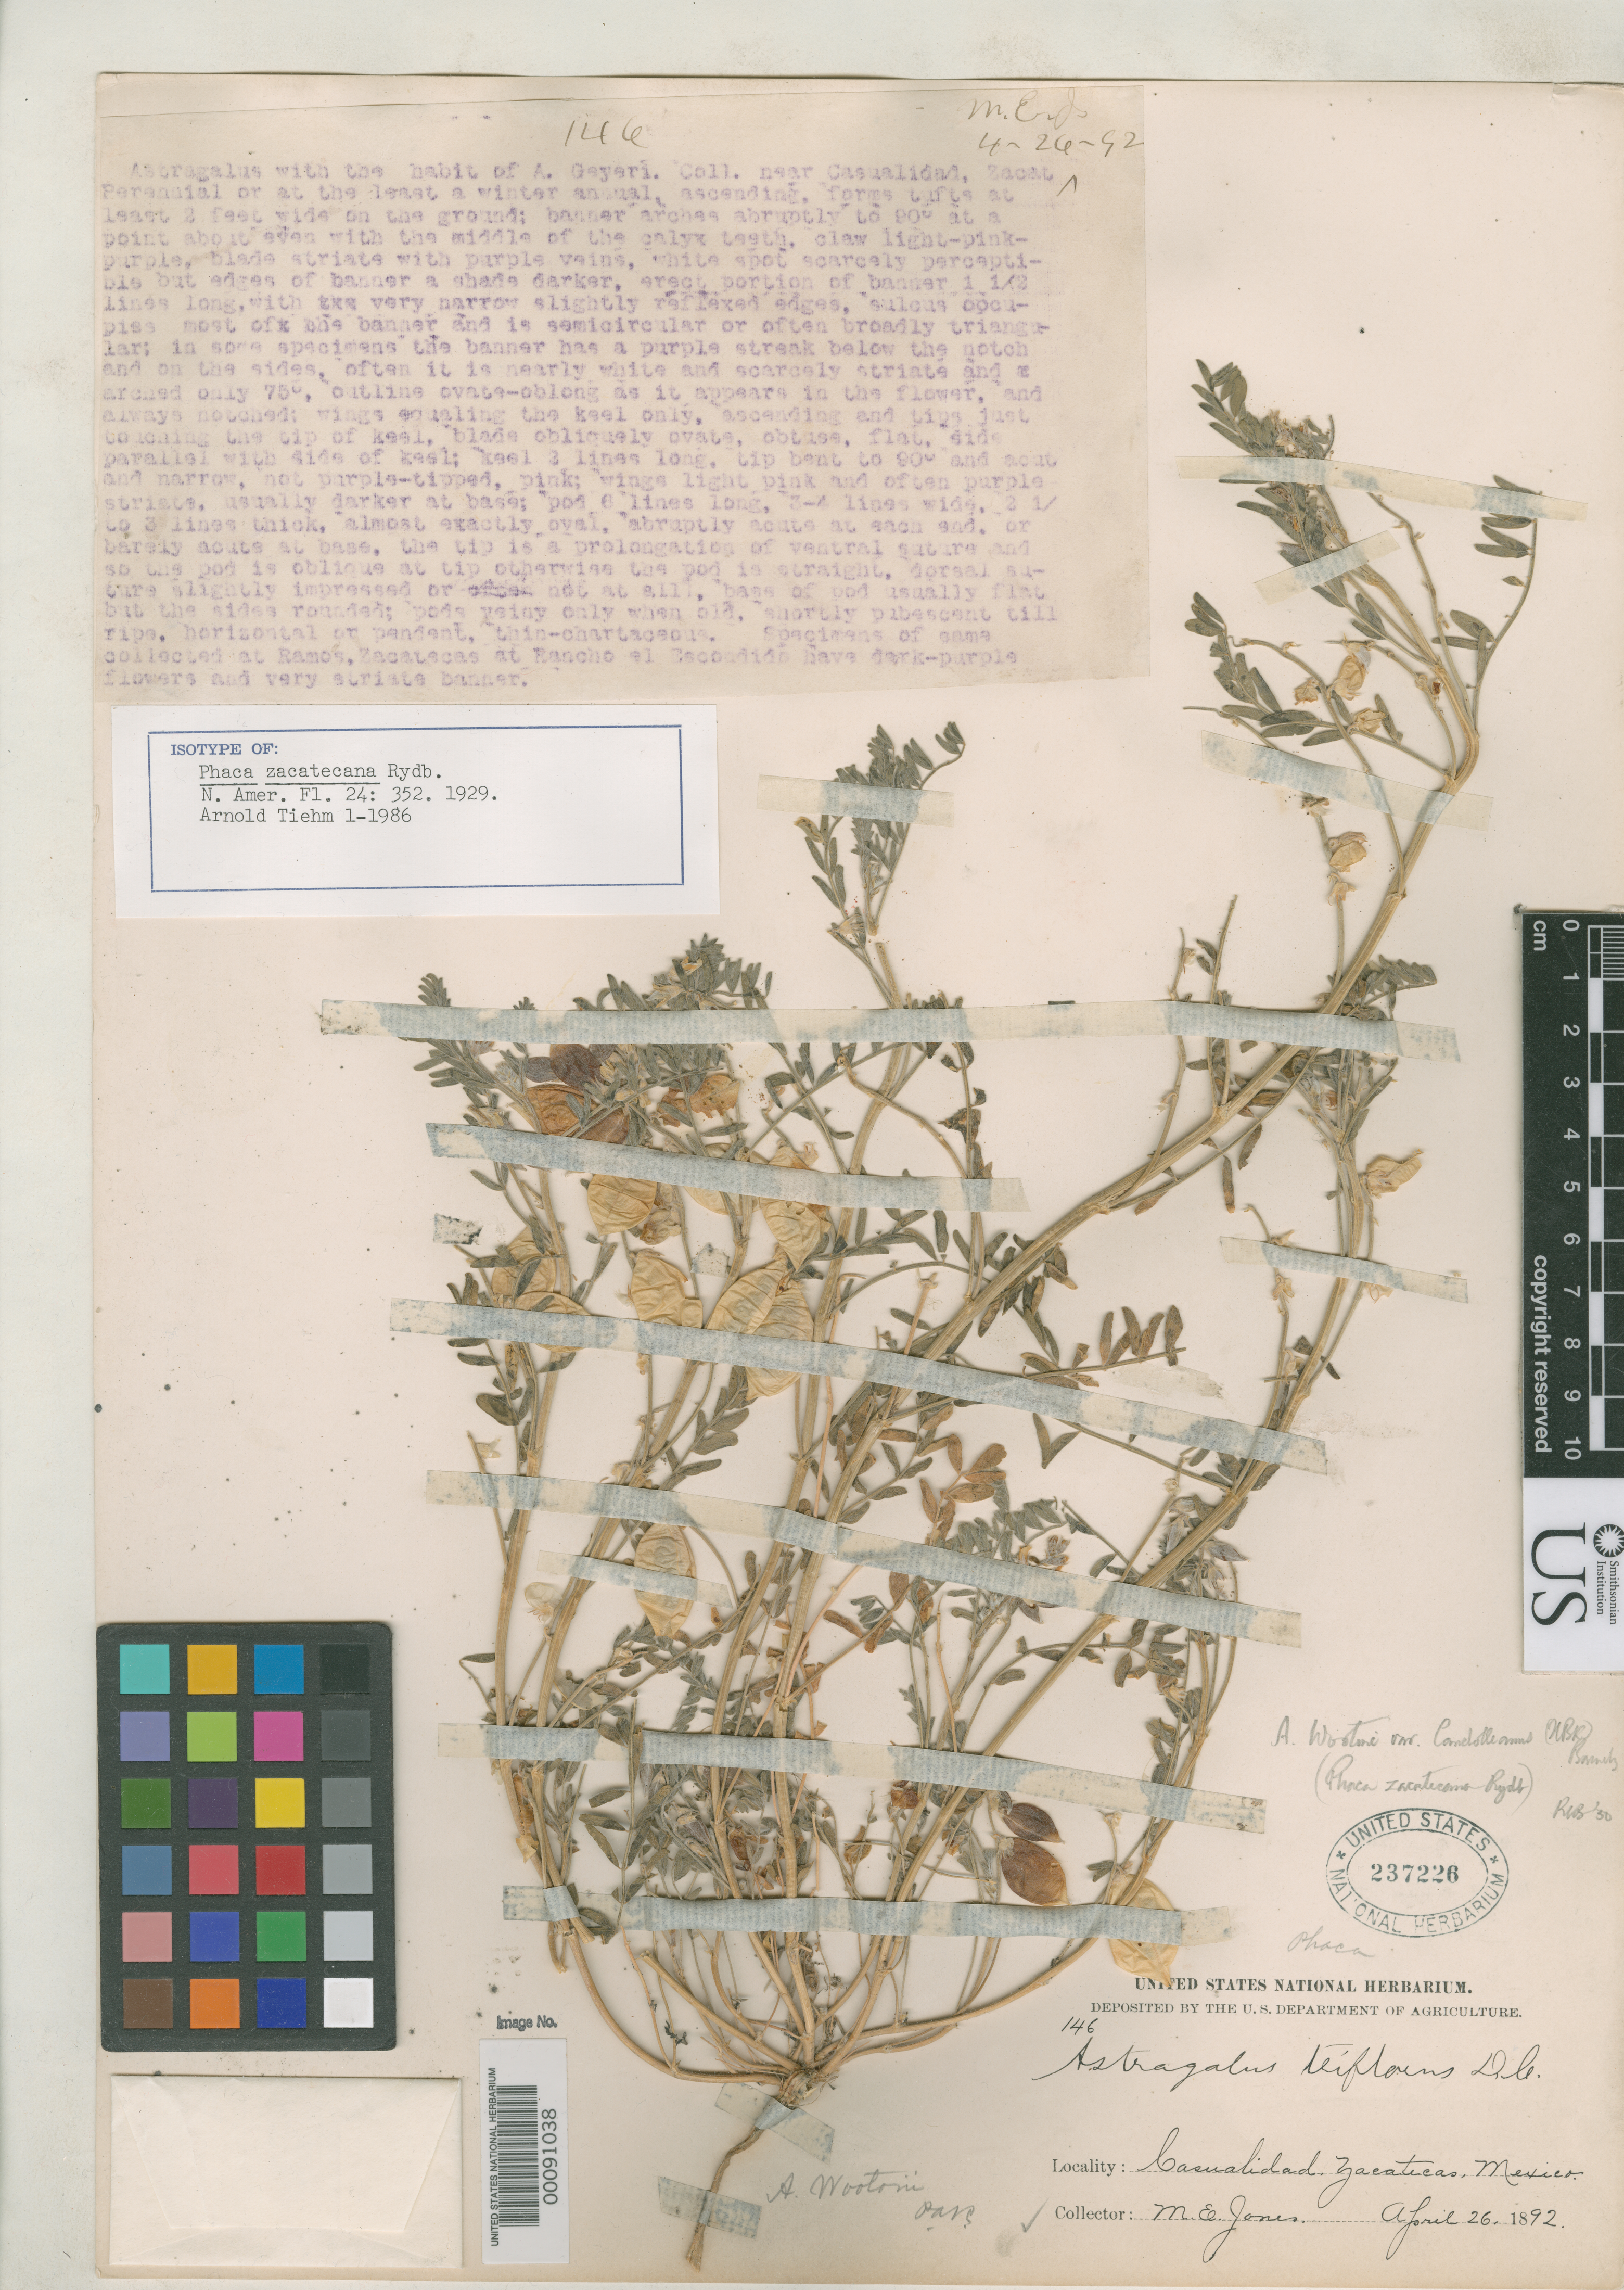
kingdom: Plantae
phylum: Tracheophyta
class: Magnoliopsida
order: Fabales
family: Fabaceae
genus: Phaca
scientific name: Phaca zacatecana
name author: Rydb.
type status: Isotype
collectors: M. E. Jones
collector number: (146)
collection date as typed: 26 Apr 1892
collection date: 1892-04-26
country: Mexico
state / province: Zacatecas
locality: Casualidad.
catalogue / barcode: US 237226